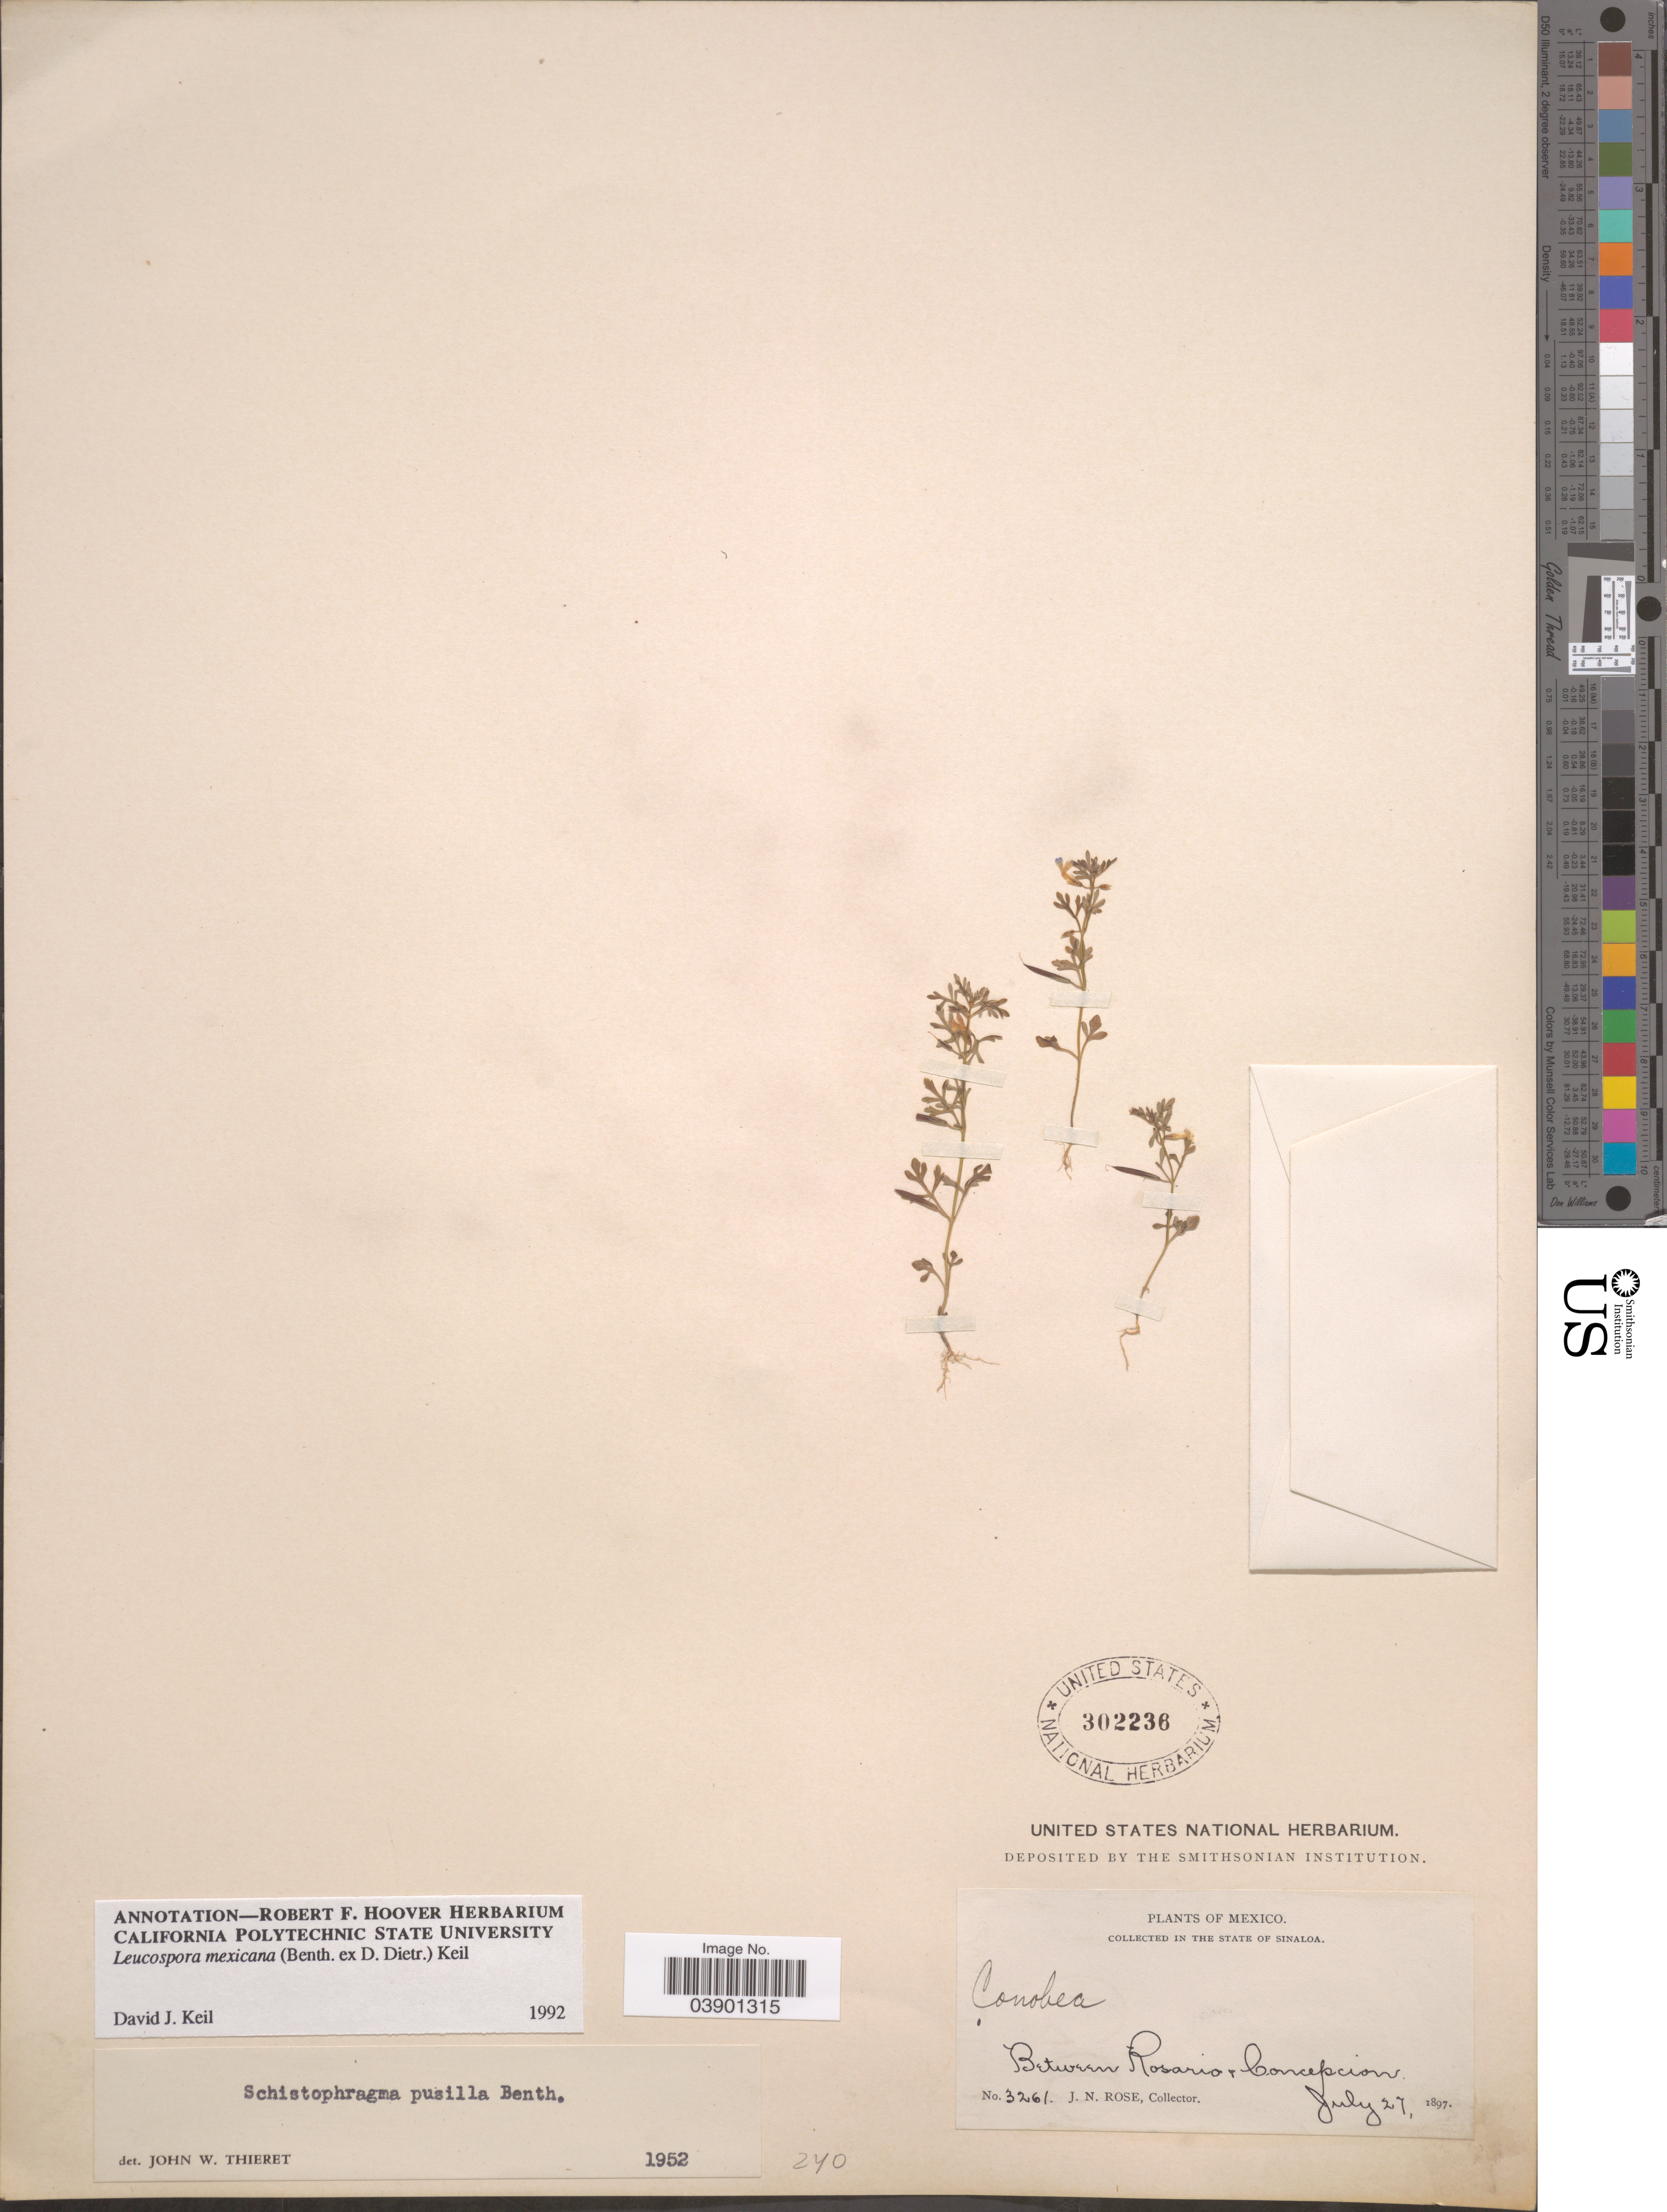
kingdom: Plantae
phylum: Tracheophyta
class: Magnoliopsida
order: Lamiales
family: Plantaginaceae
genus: Schistophragma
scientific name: Schistophragma pusillum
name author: Benth.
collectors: J. N. Rose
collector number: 3261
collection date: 1897-07-27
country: Mexico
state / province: Sinaloa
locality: Between Rosario & Concepcion.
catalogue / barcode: US 302236